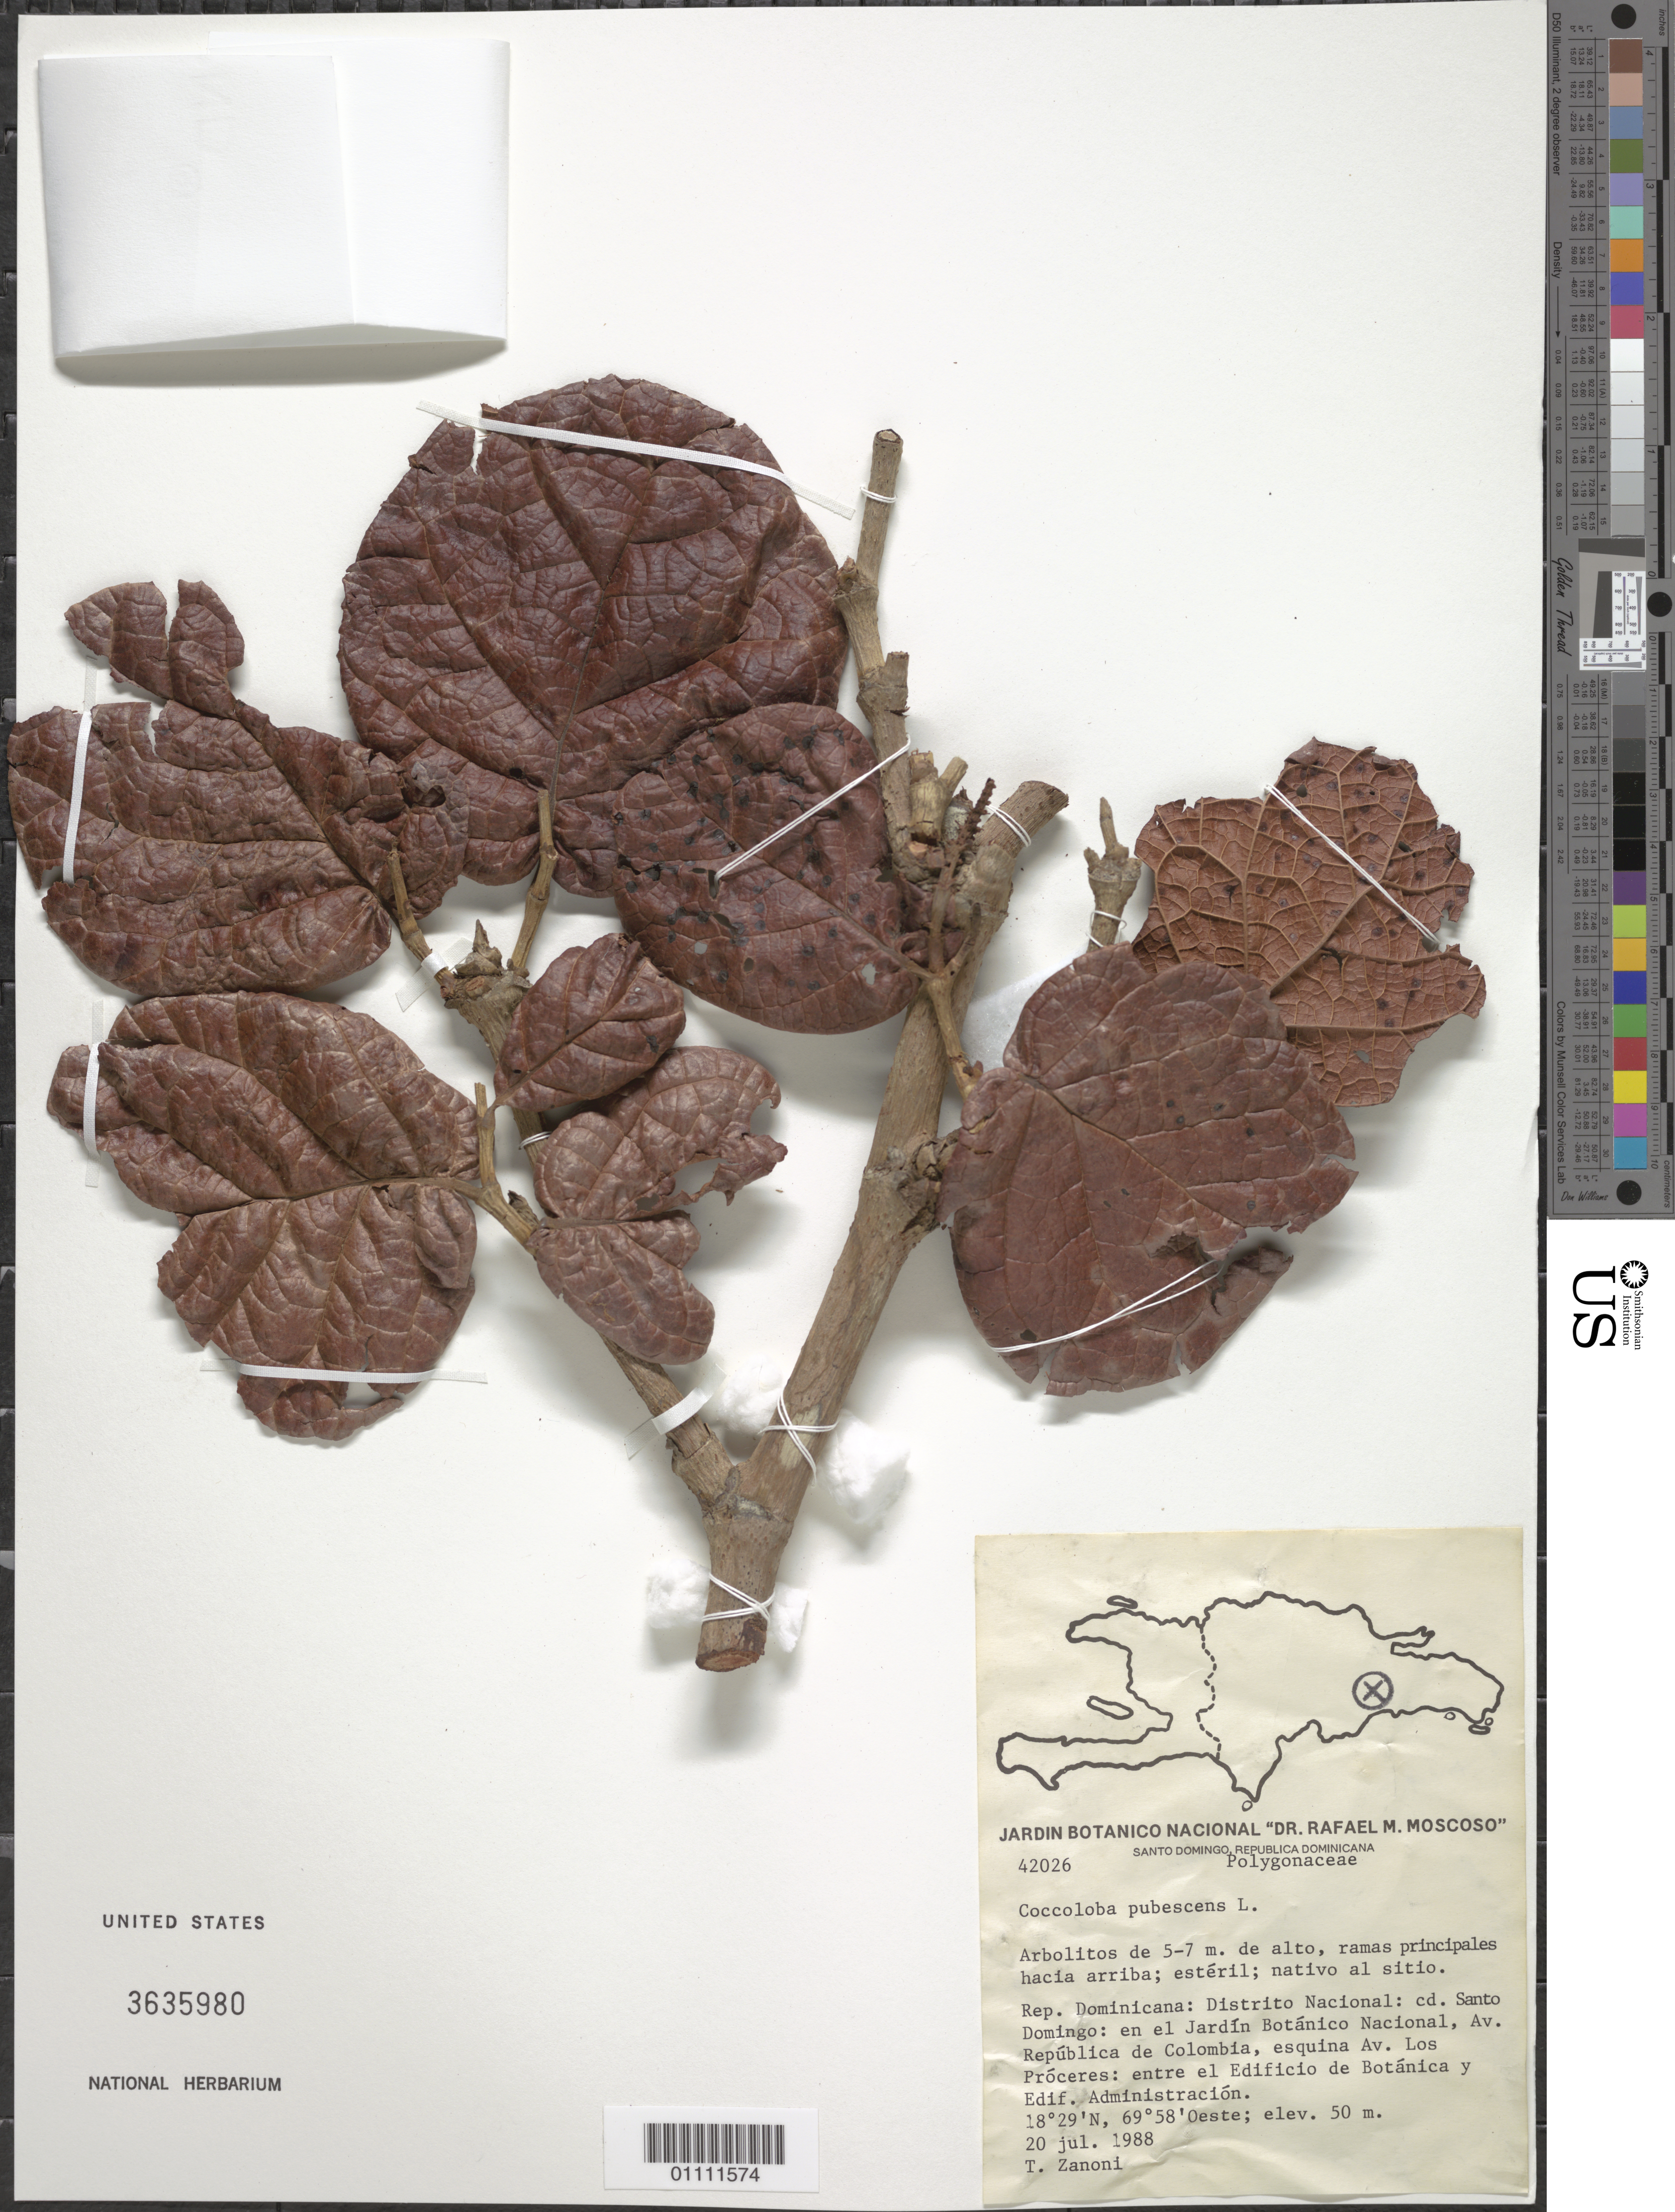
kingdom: Plantae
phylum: Tracheophyta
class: Magnoliopsida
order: Caryophyllales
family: Polygonaceae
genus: Coccoloba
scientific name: Coccoloba pubescens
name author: L.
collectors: T. A. Zanoni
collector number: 42026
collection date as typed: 20 Jul 1988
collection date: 1988-07-20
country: Dominican Republic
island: Hispaniola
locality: Distrito Nacional, cd. Santo Domingo, en el Jardín Botánico Nacional, Av. República de Colombia, esquina Av. los próceres; entre el Edificio de Botánica y Edif. Administración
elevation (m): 50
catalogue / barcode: US 3635980